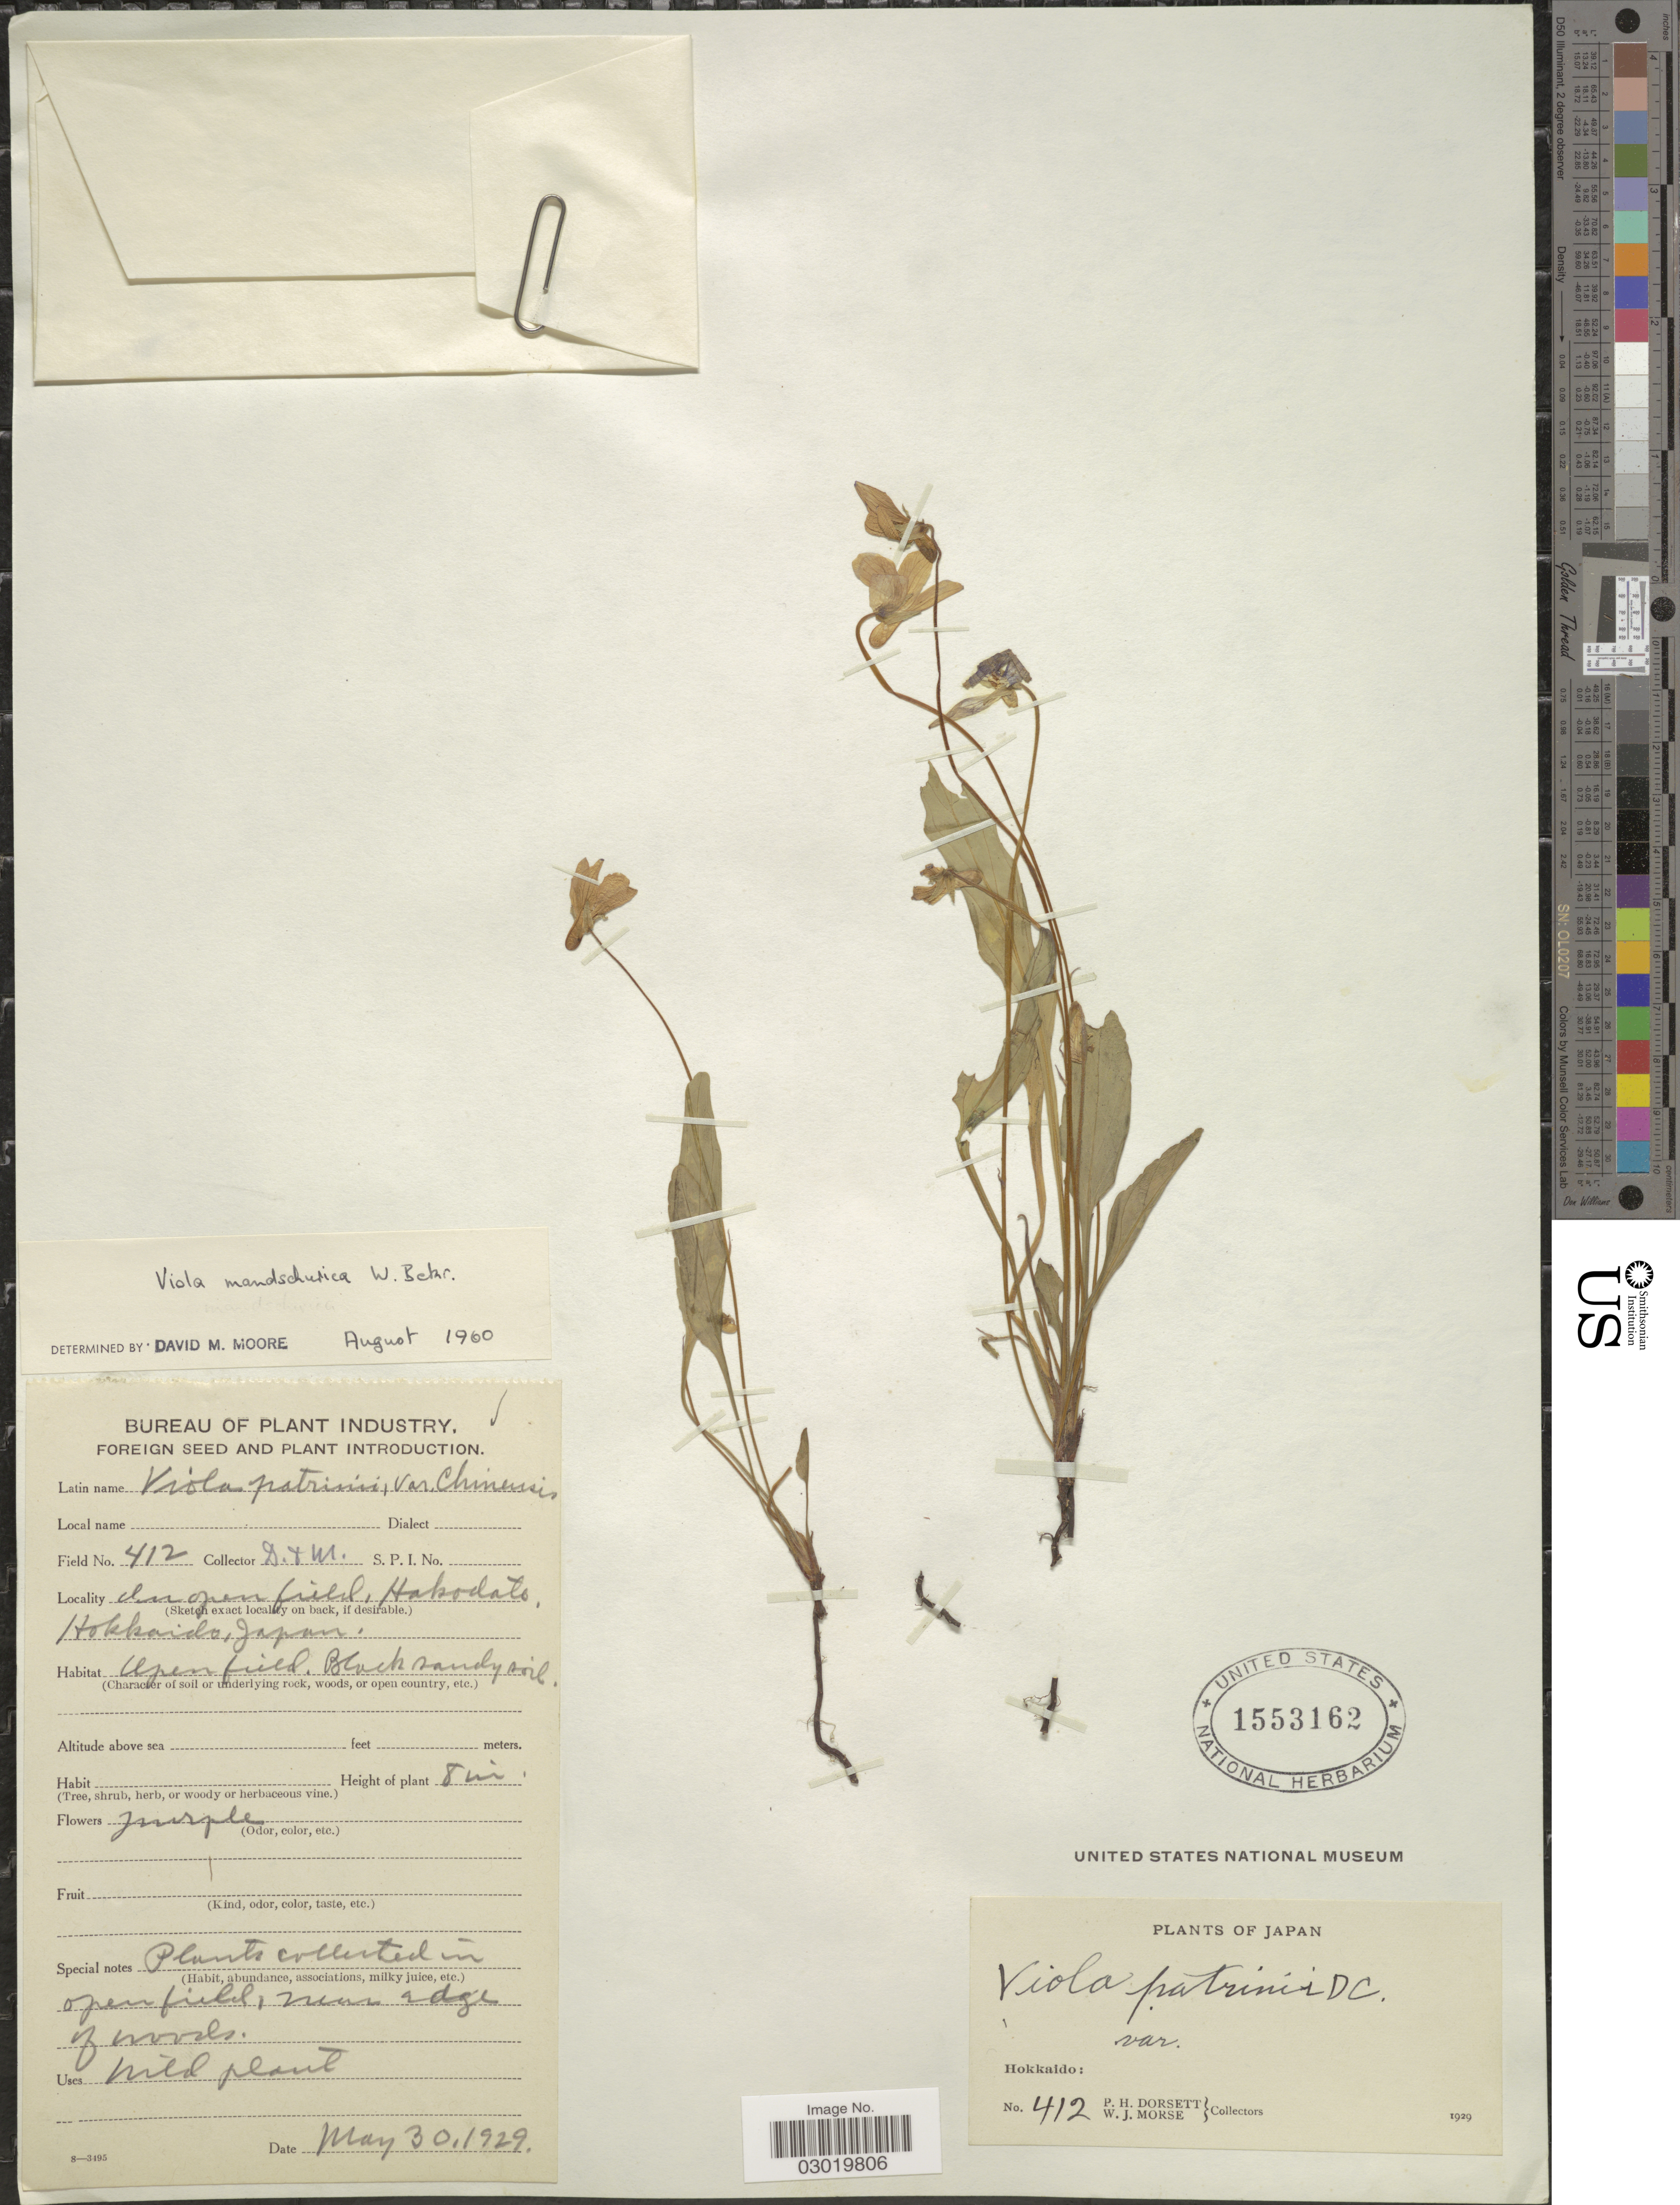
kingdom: Plantae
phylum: Tracheophyta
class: Magnoliopsida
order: Malpighiales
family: Violaceae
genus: Viola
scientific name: Viola mandshurica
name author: W. Becker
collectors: P. H. Dorsett & W. J. Morse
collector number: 412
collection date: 1929-05-30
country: Japan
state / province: Hokkaidō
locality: On open field, Hakodato, Hokkaido.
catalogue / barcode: US 1553162